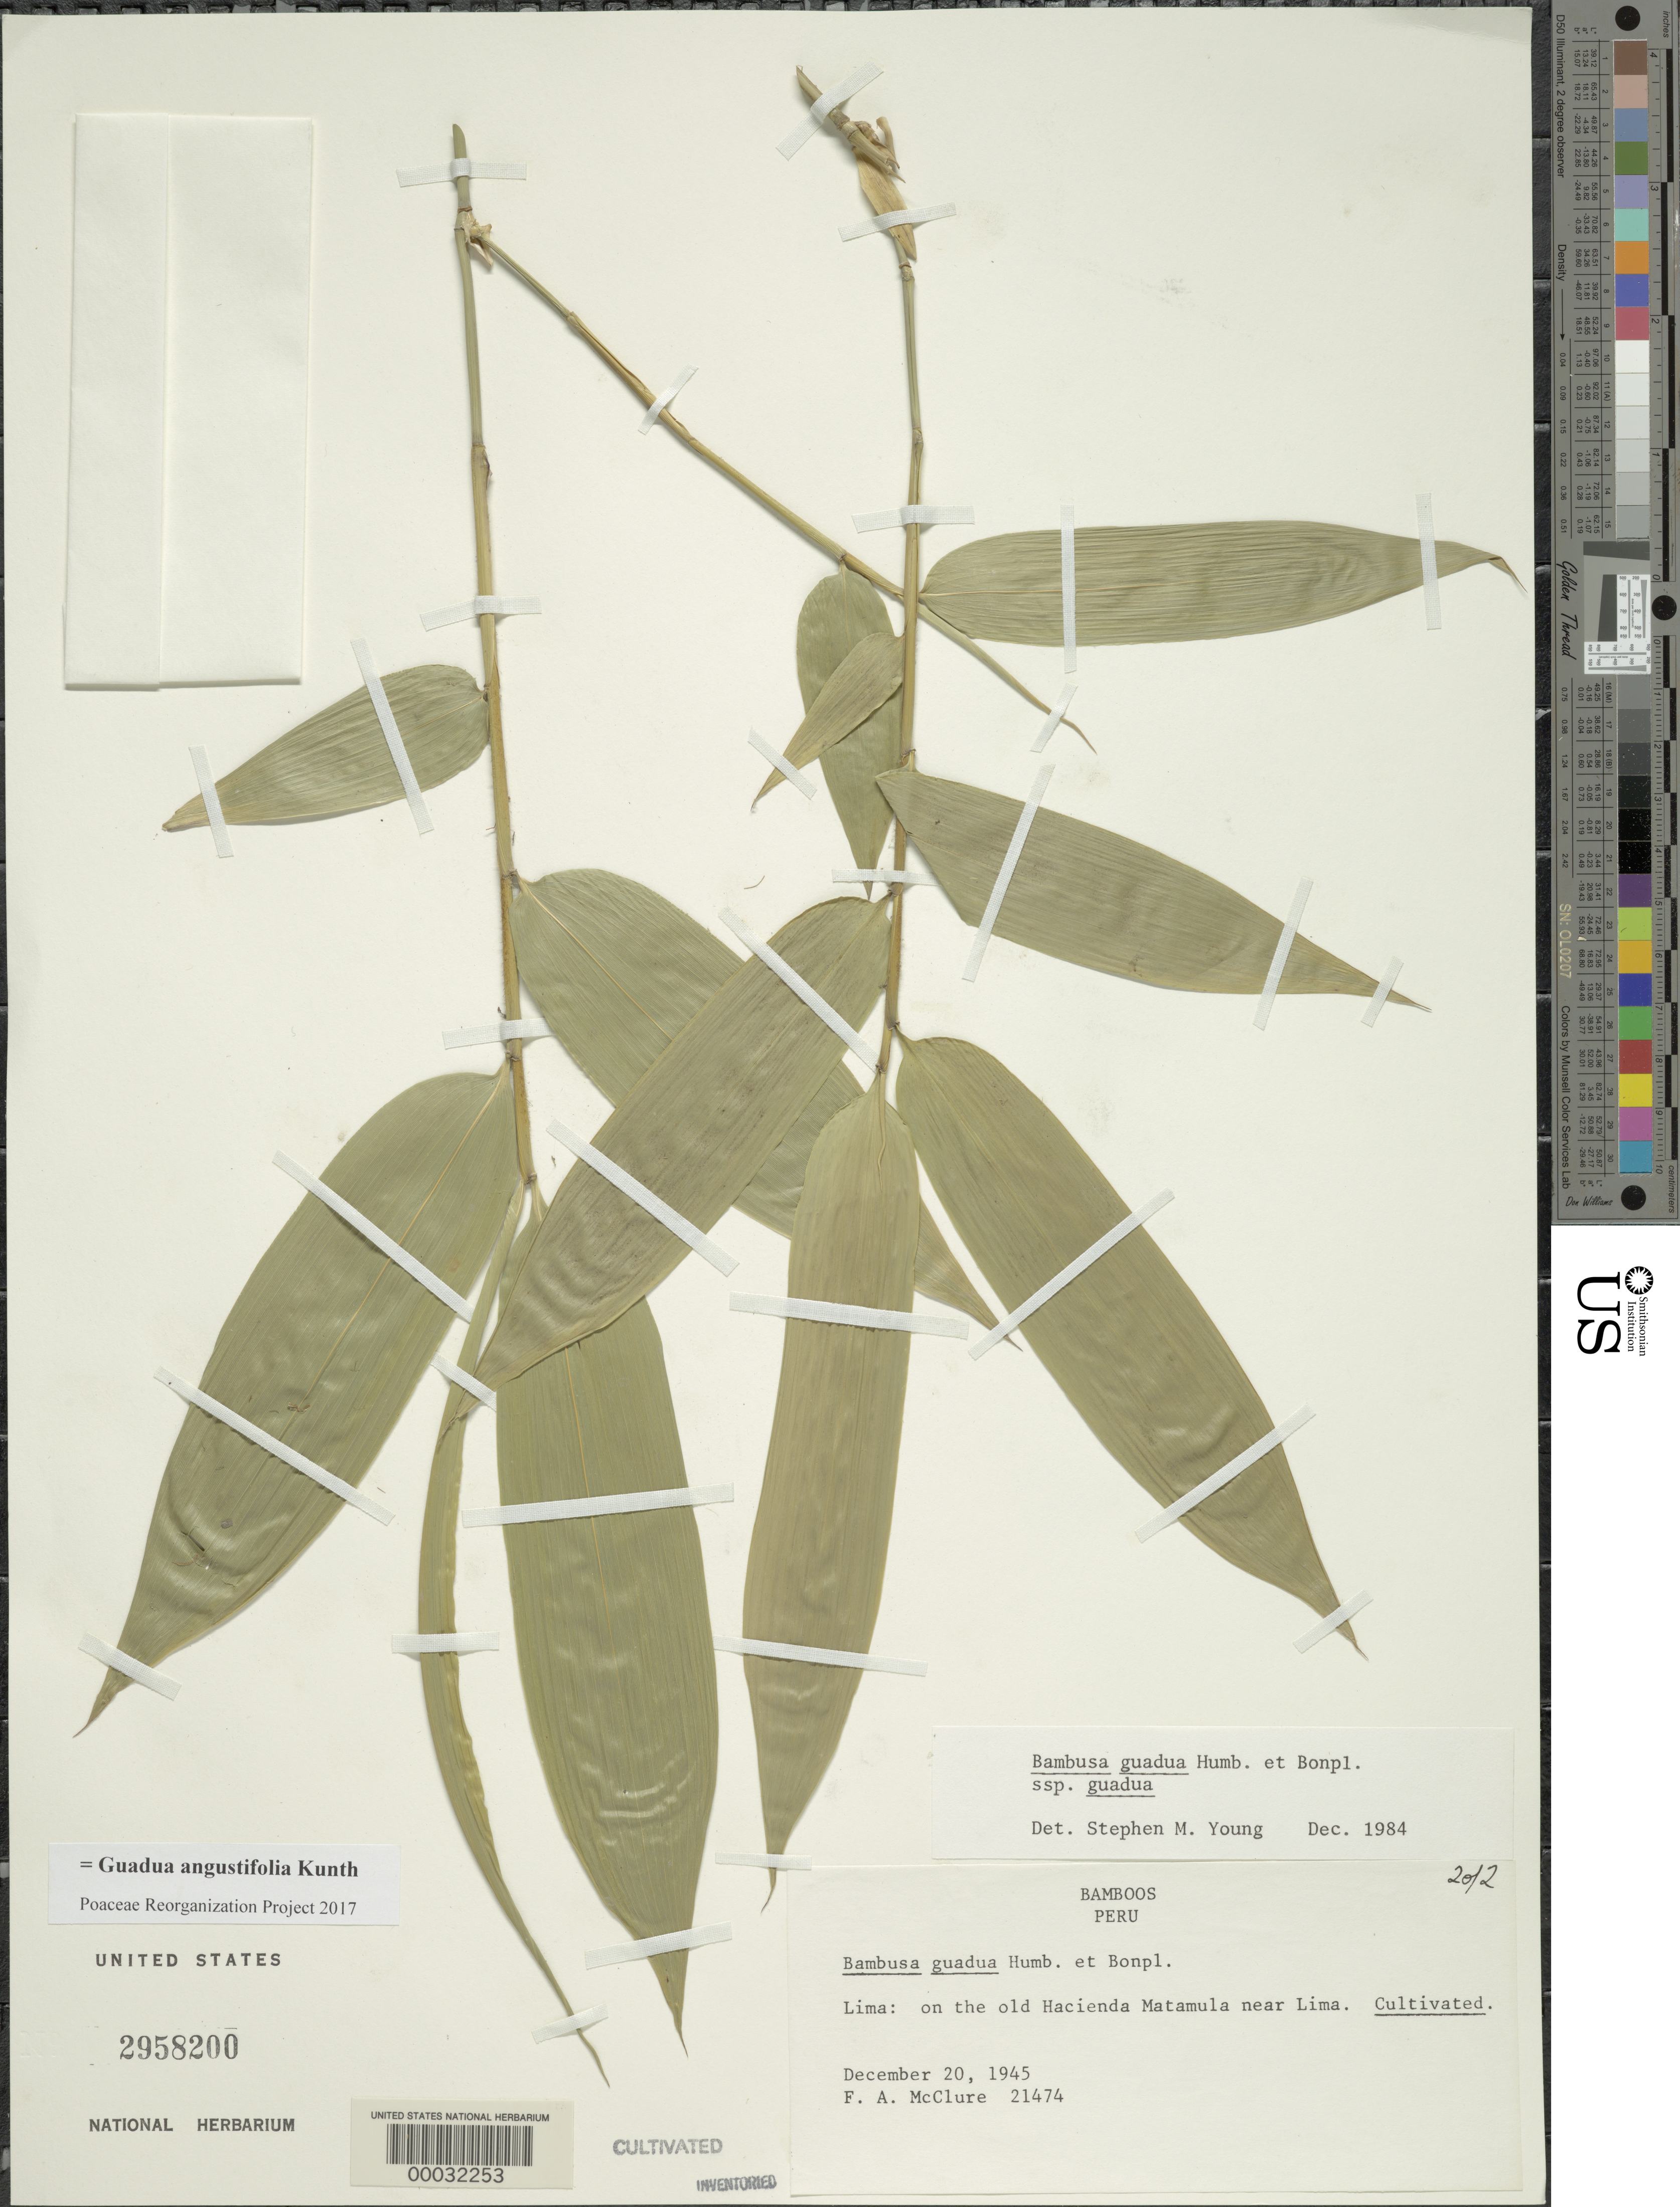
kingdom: Plantae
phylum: Tracheophyta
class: Liliopsida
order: Poales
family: Poaceae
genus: Guadua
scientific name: Guadua angustifolia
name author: Kunth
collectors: F. A. McClure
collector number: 21474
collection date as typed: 20 Dec 1945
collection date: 1945-12-20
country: Peru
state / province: Lima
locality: On the old Hacienda Matamula near Lima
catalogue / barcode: US 2958200